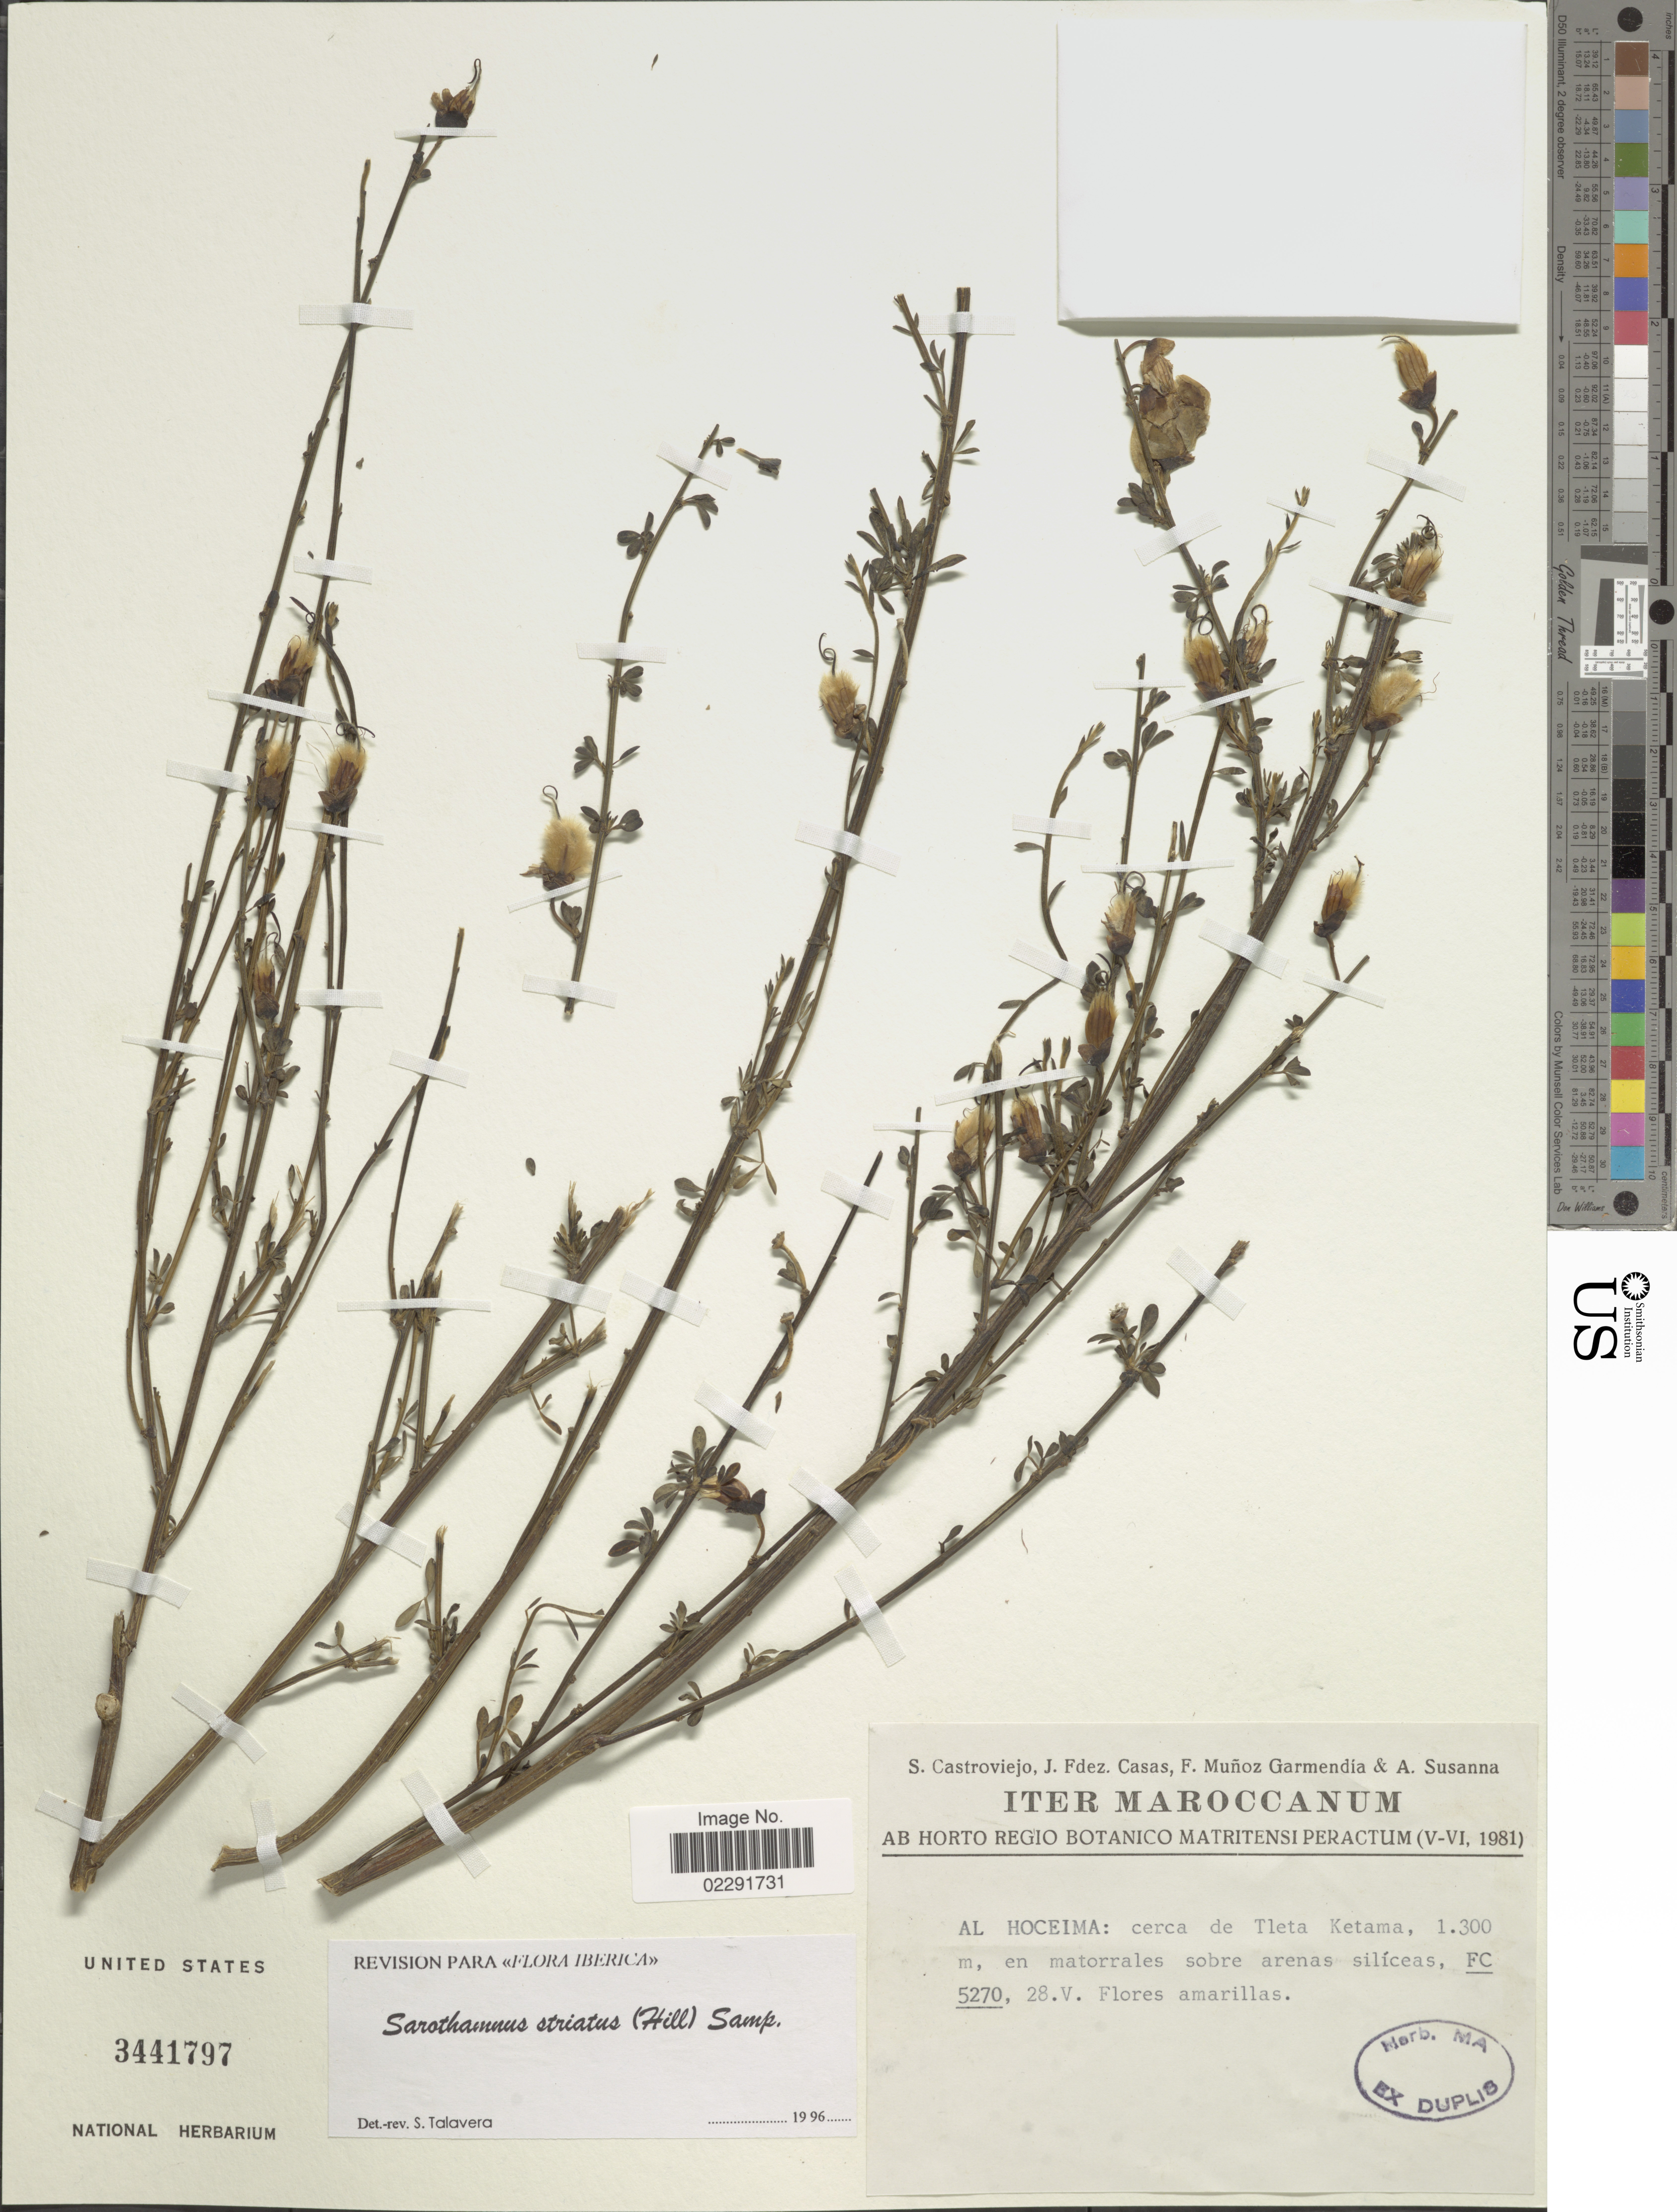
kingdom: Plantae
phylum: Tracheophyta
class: Magnoliopsida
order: Fabales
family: Fabaceae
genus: Cytisus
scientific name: Cytisus striatus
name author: (Hill) Rothm.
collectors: S. Castroviejo, J. Casas, F. Muñoz Garmendia & A. Susanna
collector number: FC 5270?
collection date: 1981-05-28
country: Morocco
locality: Iter Maroccanum, Al Hoceima: cerca de Tleta Ketama, en matorrales sobre arenas siliceas.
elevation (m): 1300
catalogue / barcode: US 3441797